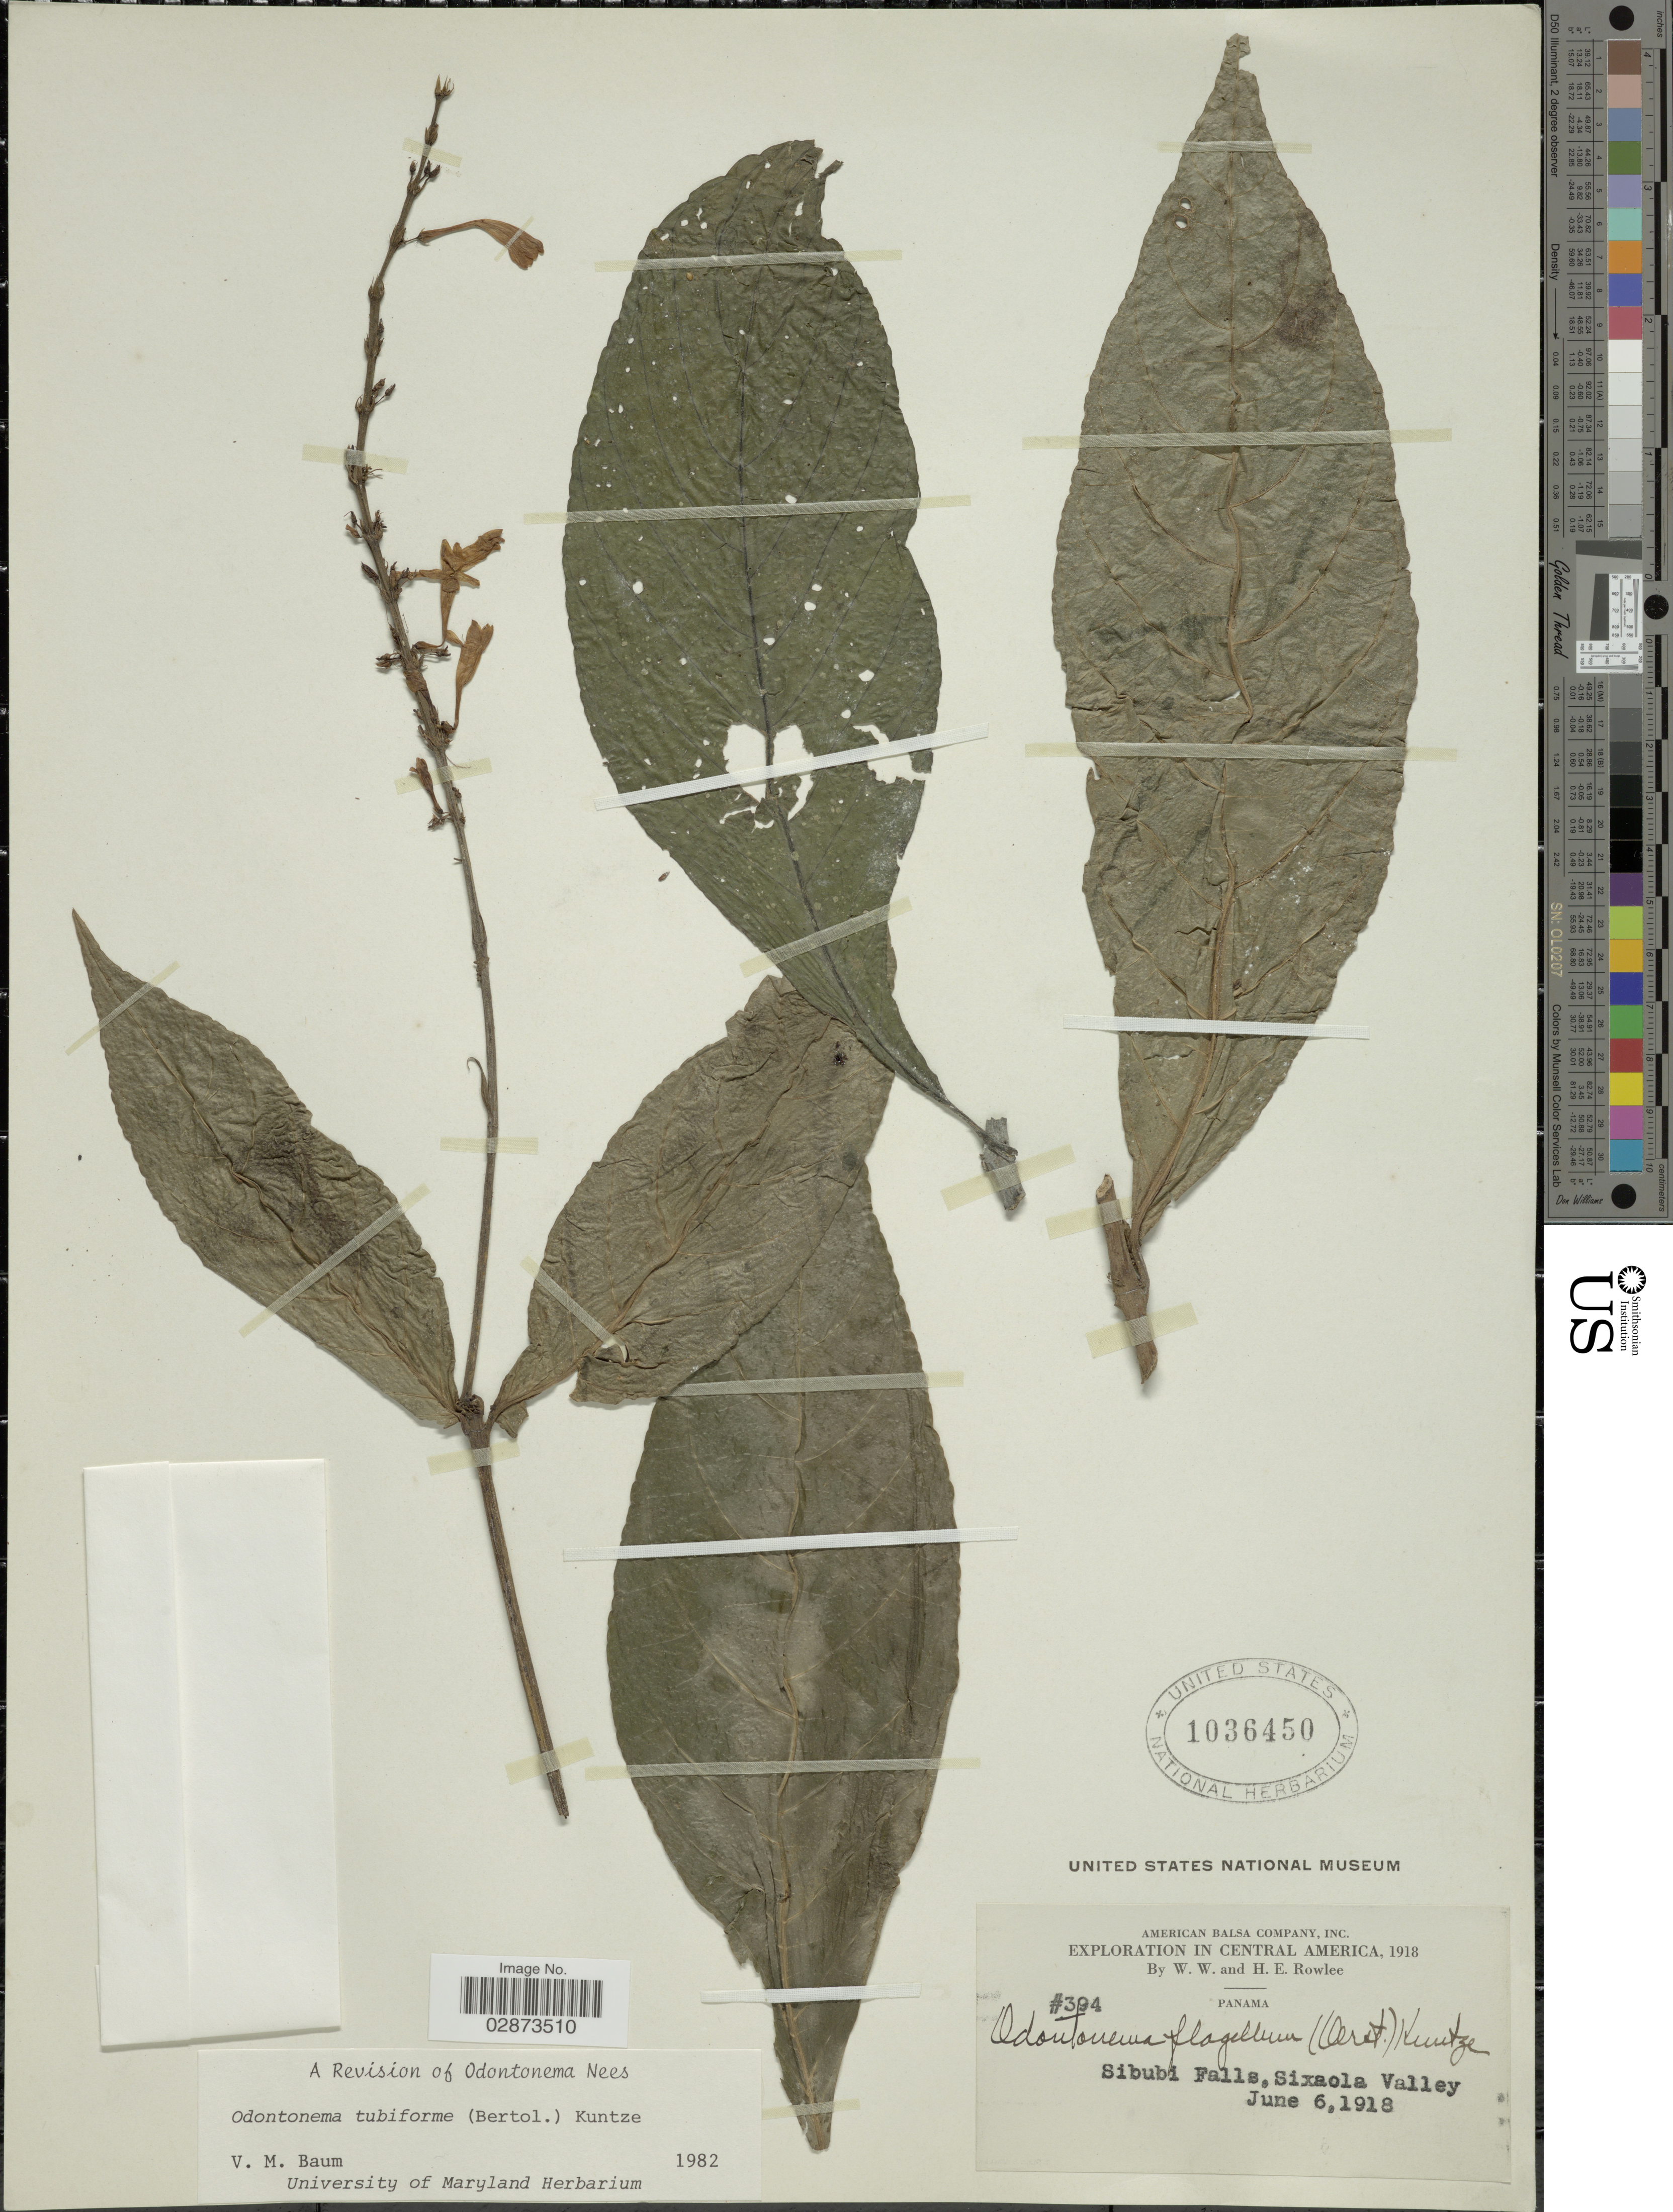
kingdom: Plantae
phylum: Tracheophyta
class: Magnoliopsida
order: Lamiales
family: Acanthaceae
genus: Odontonema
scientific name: Odontonema tubaeforme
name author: (Bertol.) Kuntze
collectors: W. W. Rowlee & H. E. Rowlee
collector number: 394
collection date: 1918-06-06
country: Panama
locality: Sibubi Falls, Sixaola Valley.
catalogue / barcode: US 1036450